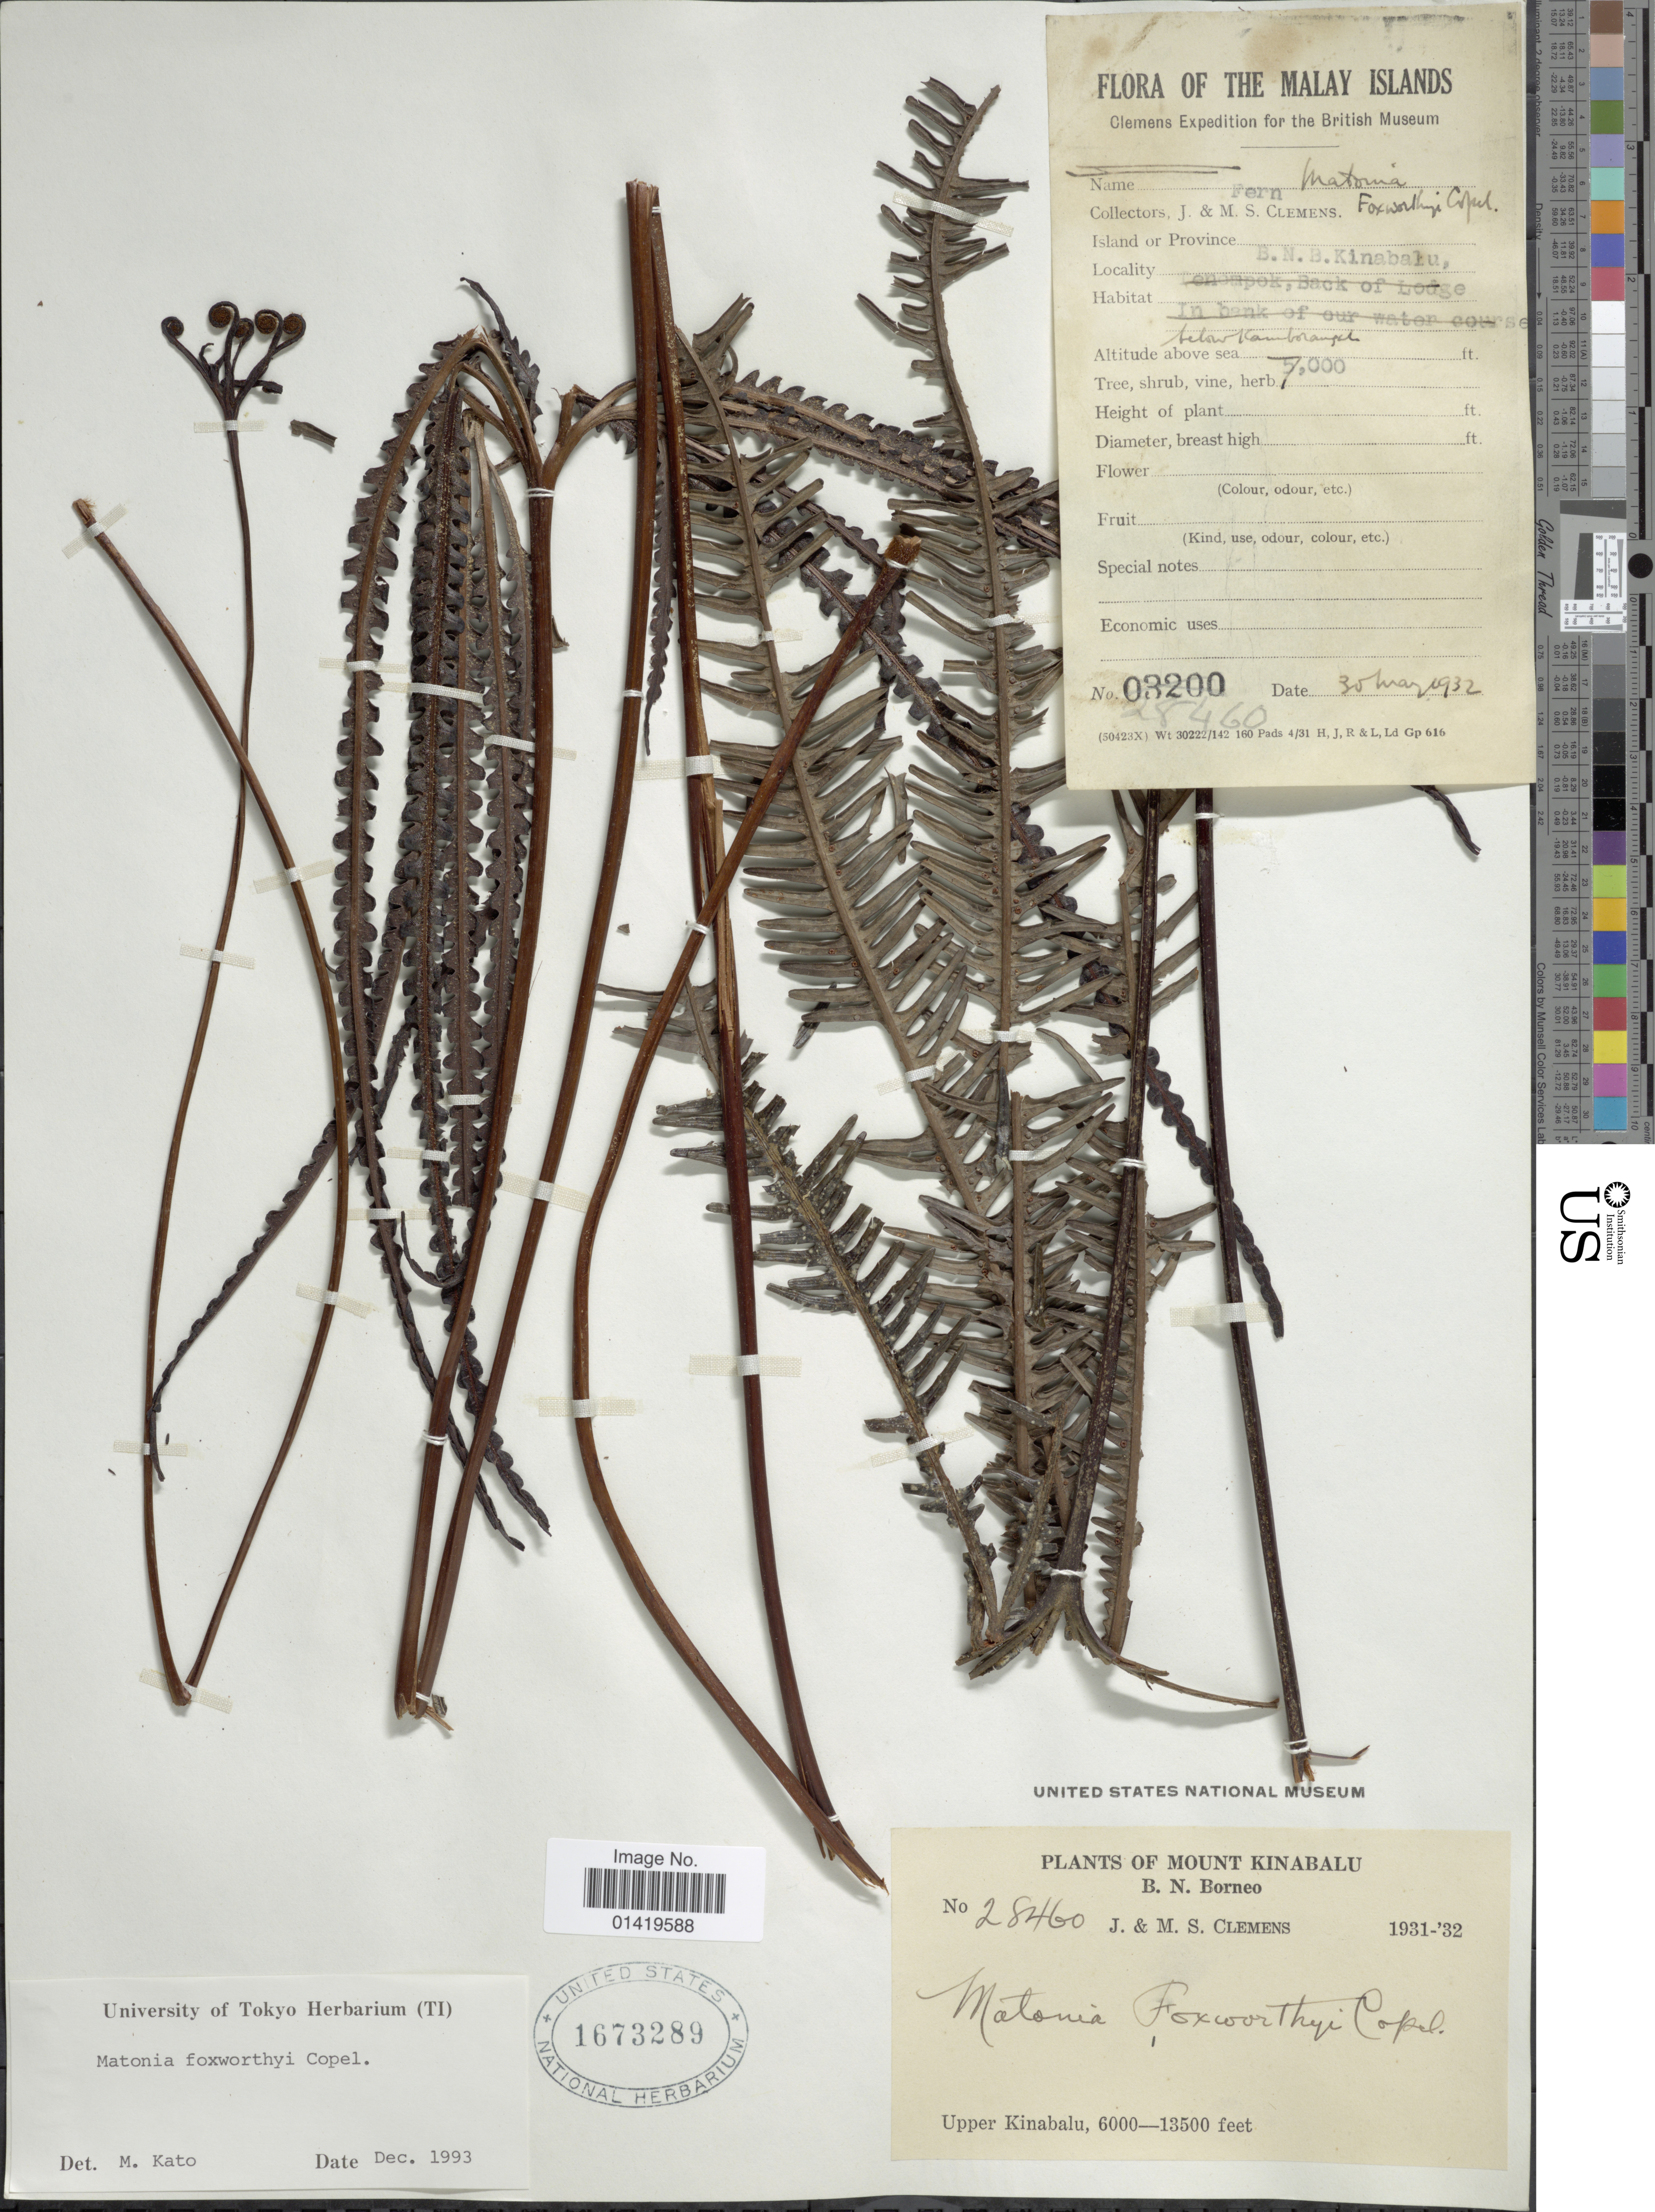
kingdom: Plantae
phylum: Tracheophyta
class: Polypodiopsida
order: Gleicheniales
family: Matoniaceae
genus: Matonia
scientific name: Matonia foxworthyi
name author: Copel.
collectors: J. Clemens & M. S. Clemens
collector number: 28460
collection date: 1931/1932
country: Malaysia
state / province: Sabah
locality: Mount Kinabalu, B.N. Borneo, Upper Kinabalu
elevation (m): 1829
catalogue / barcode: US 1673289